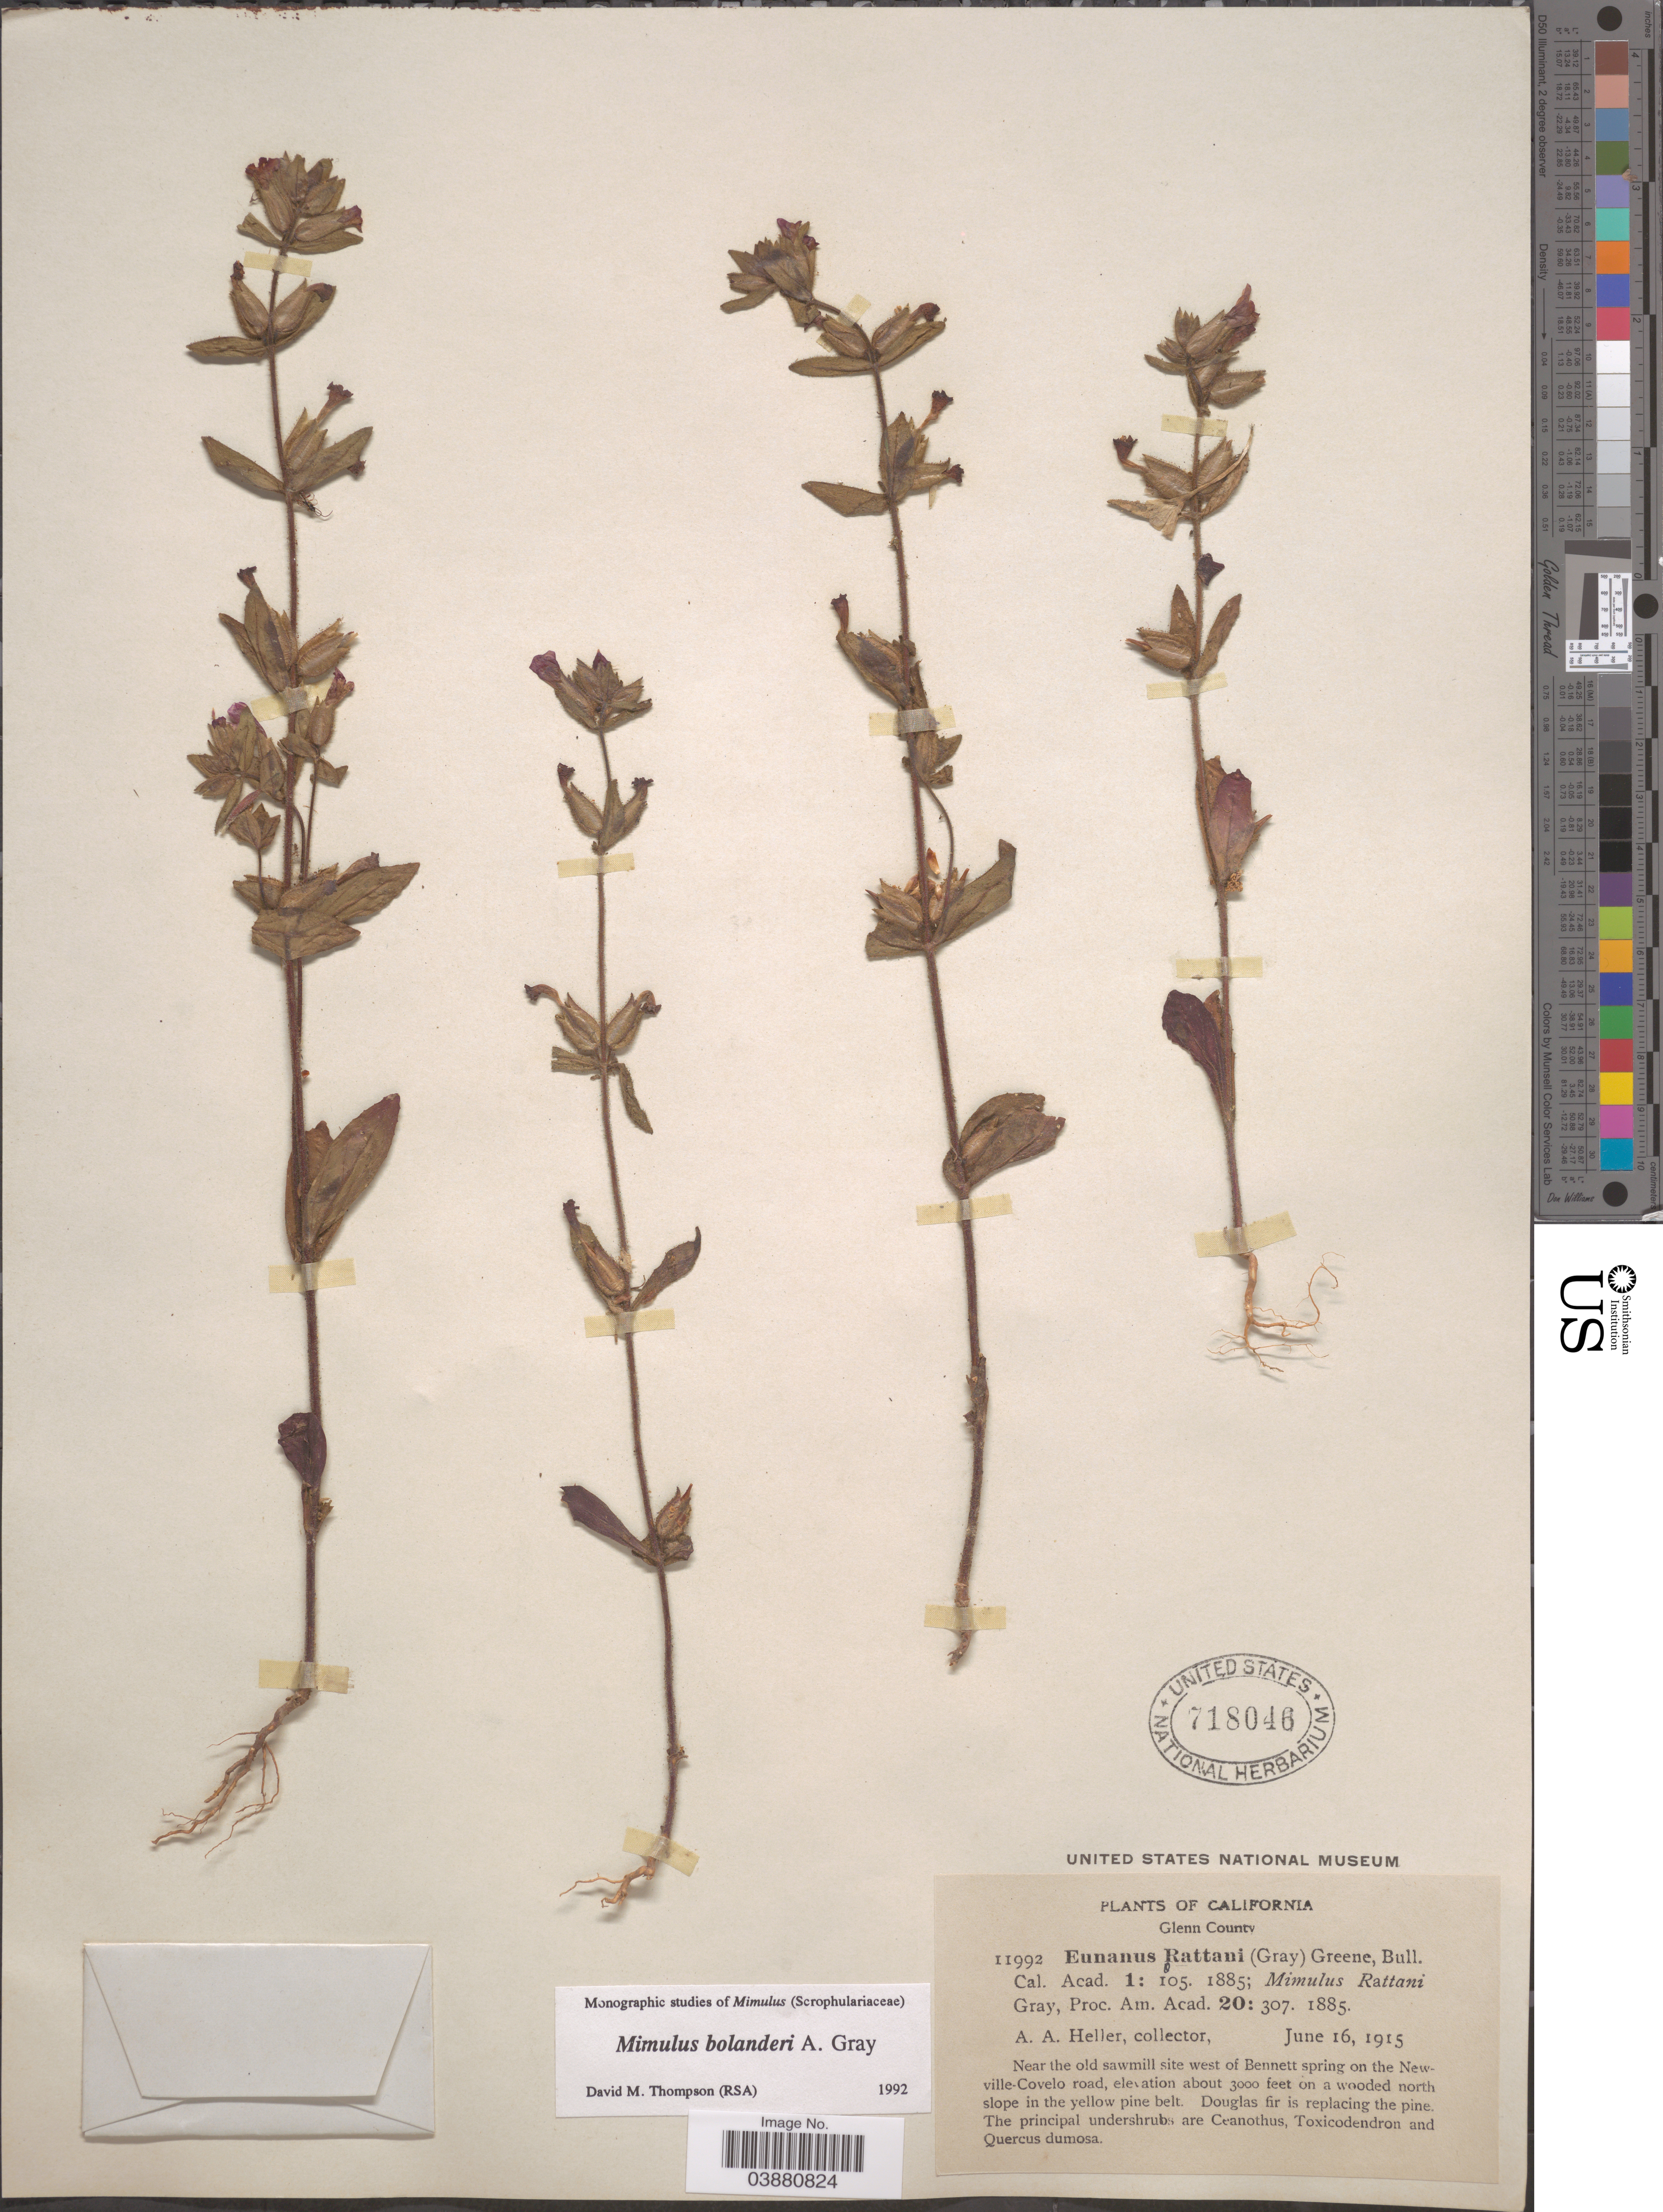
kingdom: Plantae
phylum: Tracheophyta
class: Magnoliopsida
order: Lamiales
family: Phrymaceae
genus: Mimulus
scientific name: Mimulus bolanderi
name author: A. Gray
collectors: A. A. Heller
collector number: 11992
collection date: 1915-06-16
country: United States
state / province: California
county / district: Glenn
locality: Glenn County. Near the olf sawmill site west of Bennett spring on the Newville-Covelo road.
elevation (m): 914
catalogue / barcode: US 718046